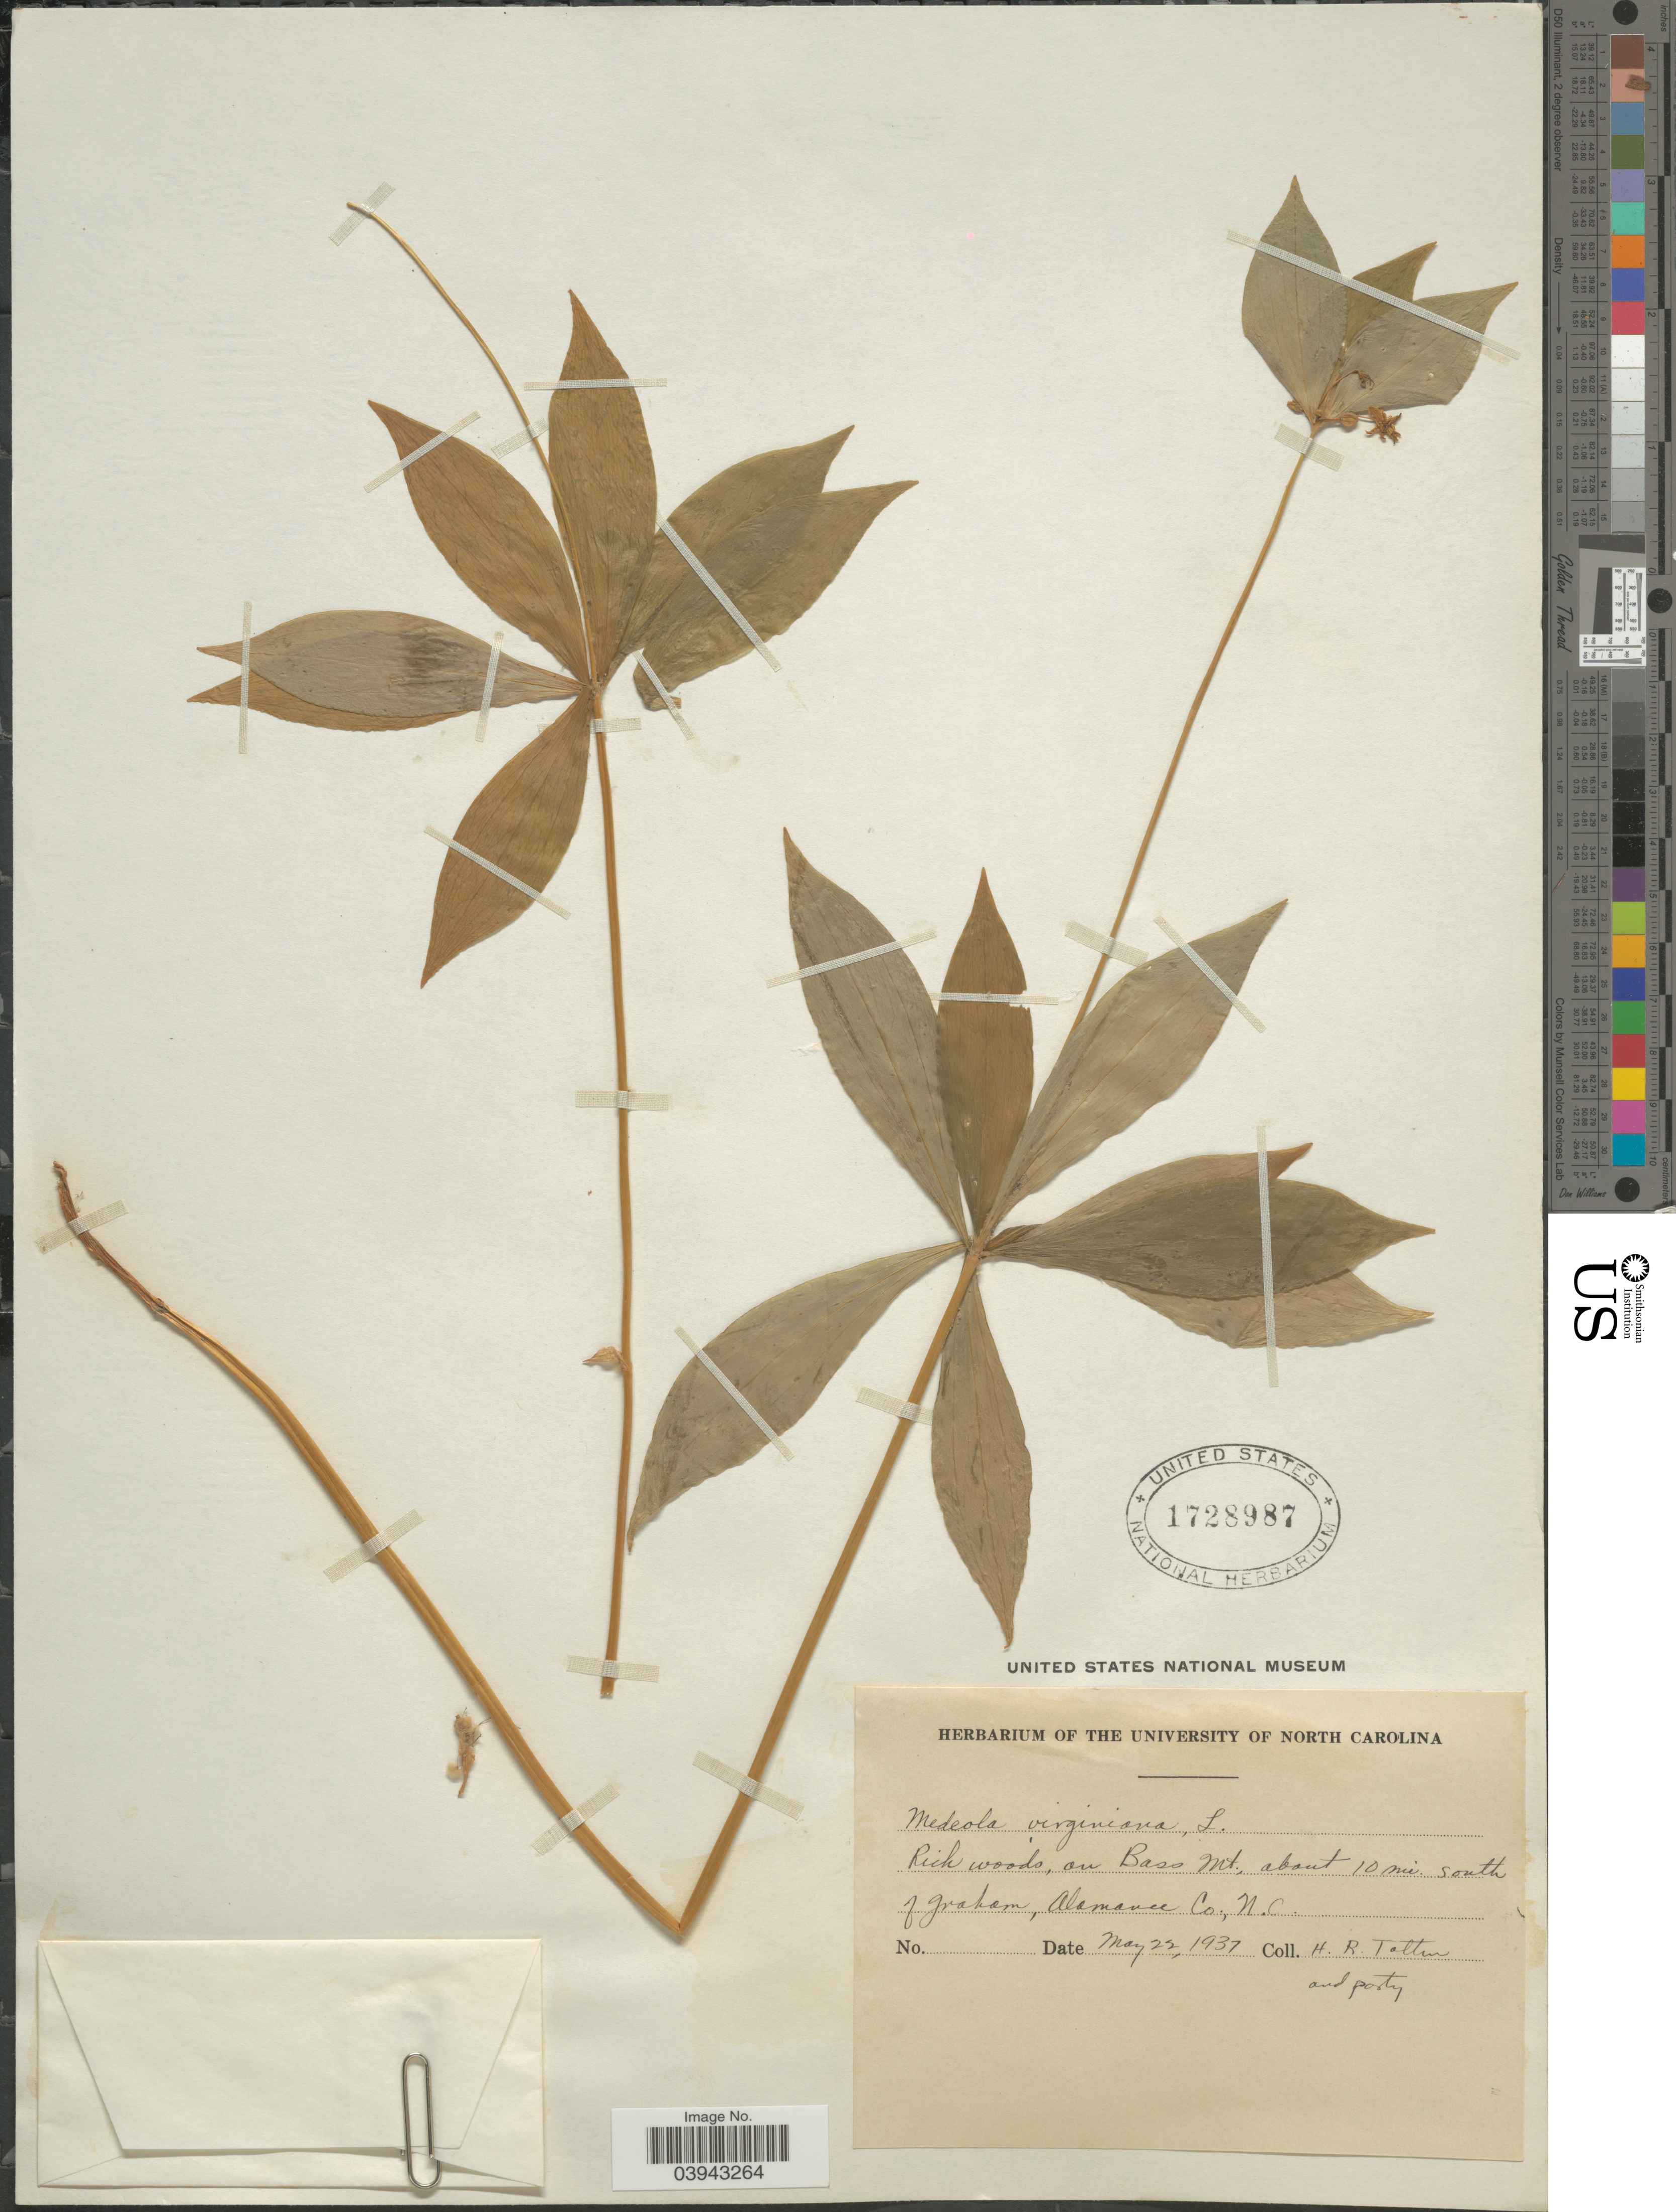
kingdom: Plantae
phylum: Tracheophyta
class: Liliopsida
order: Liliales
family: Liliaceae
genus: Medeola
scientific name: Medeola virginiana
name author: (L.) Desf.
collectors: H. Totten & et al.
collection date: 1937-05-22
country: United States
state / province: North Carolina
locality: On Bass Mt., about 10 mi. South of Graham, Alamance Co.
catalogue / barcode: US 1728987